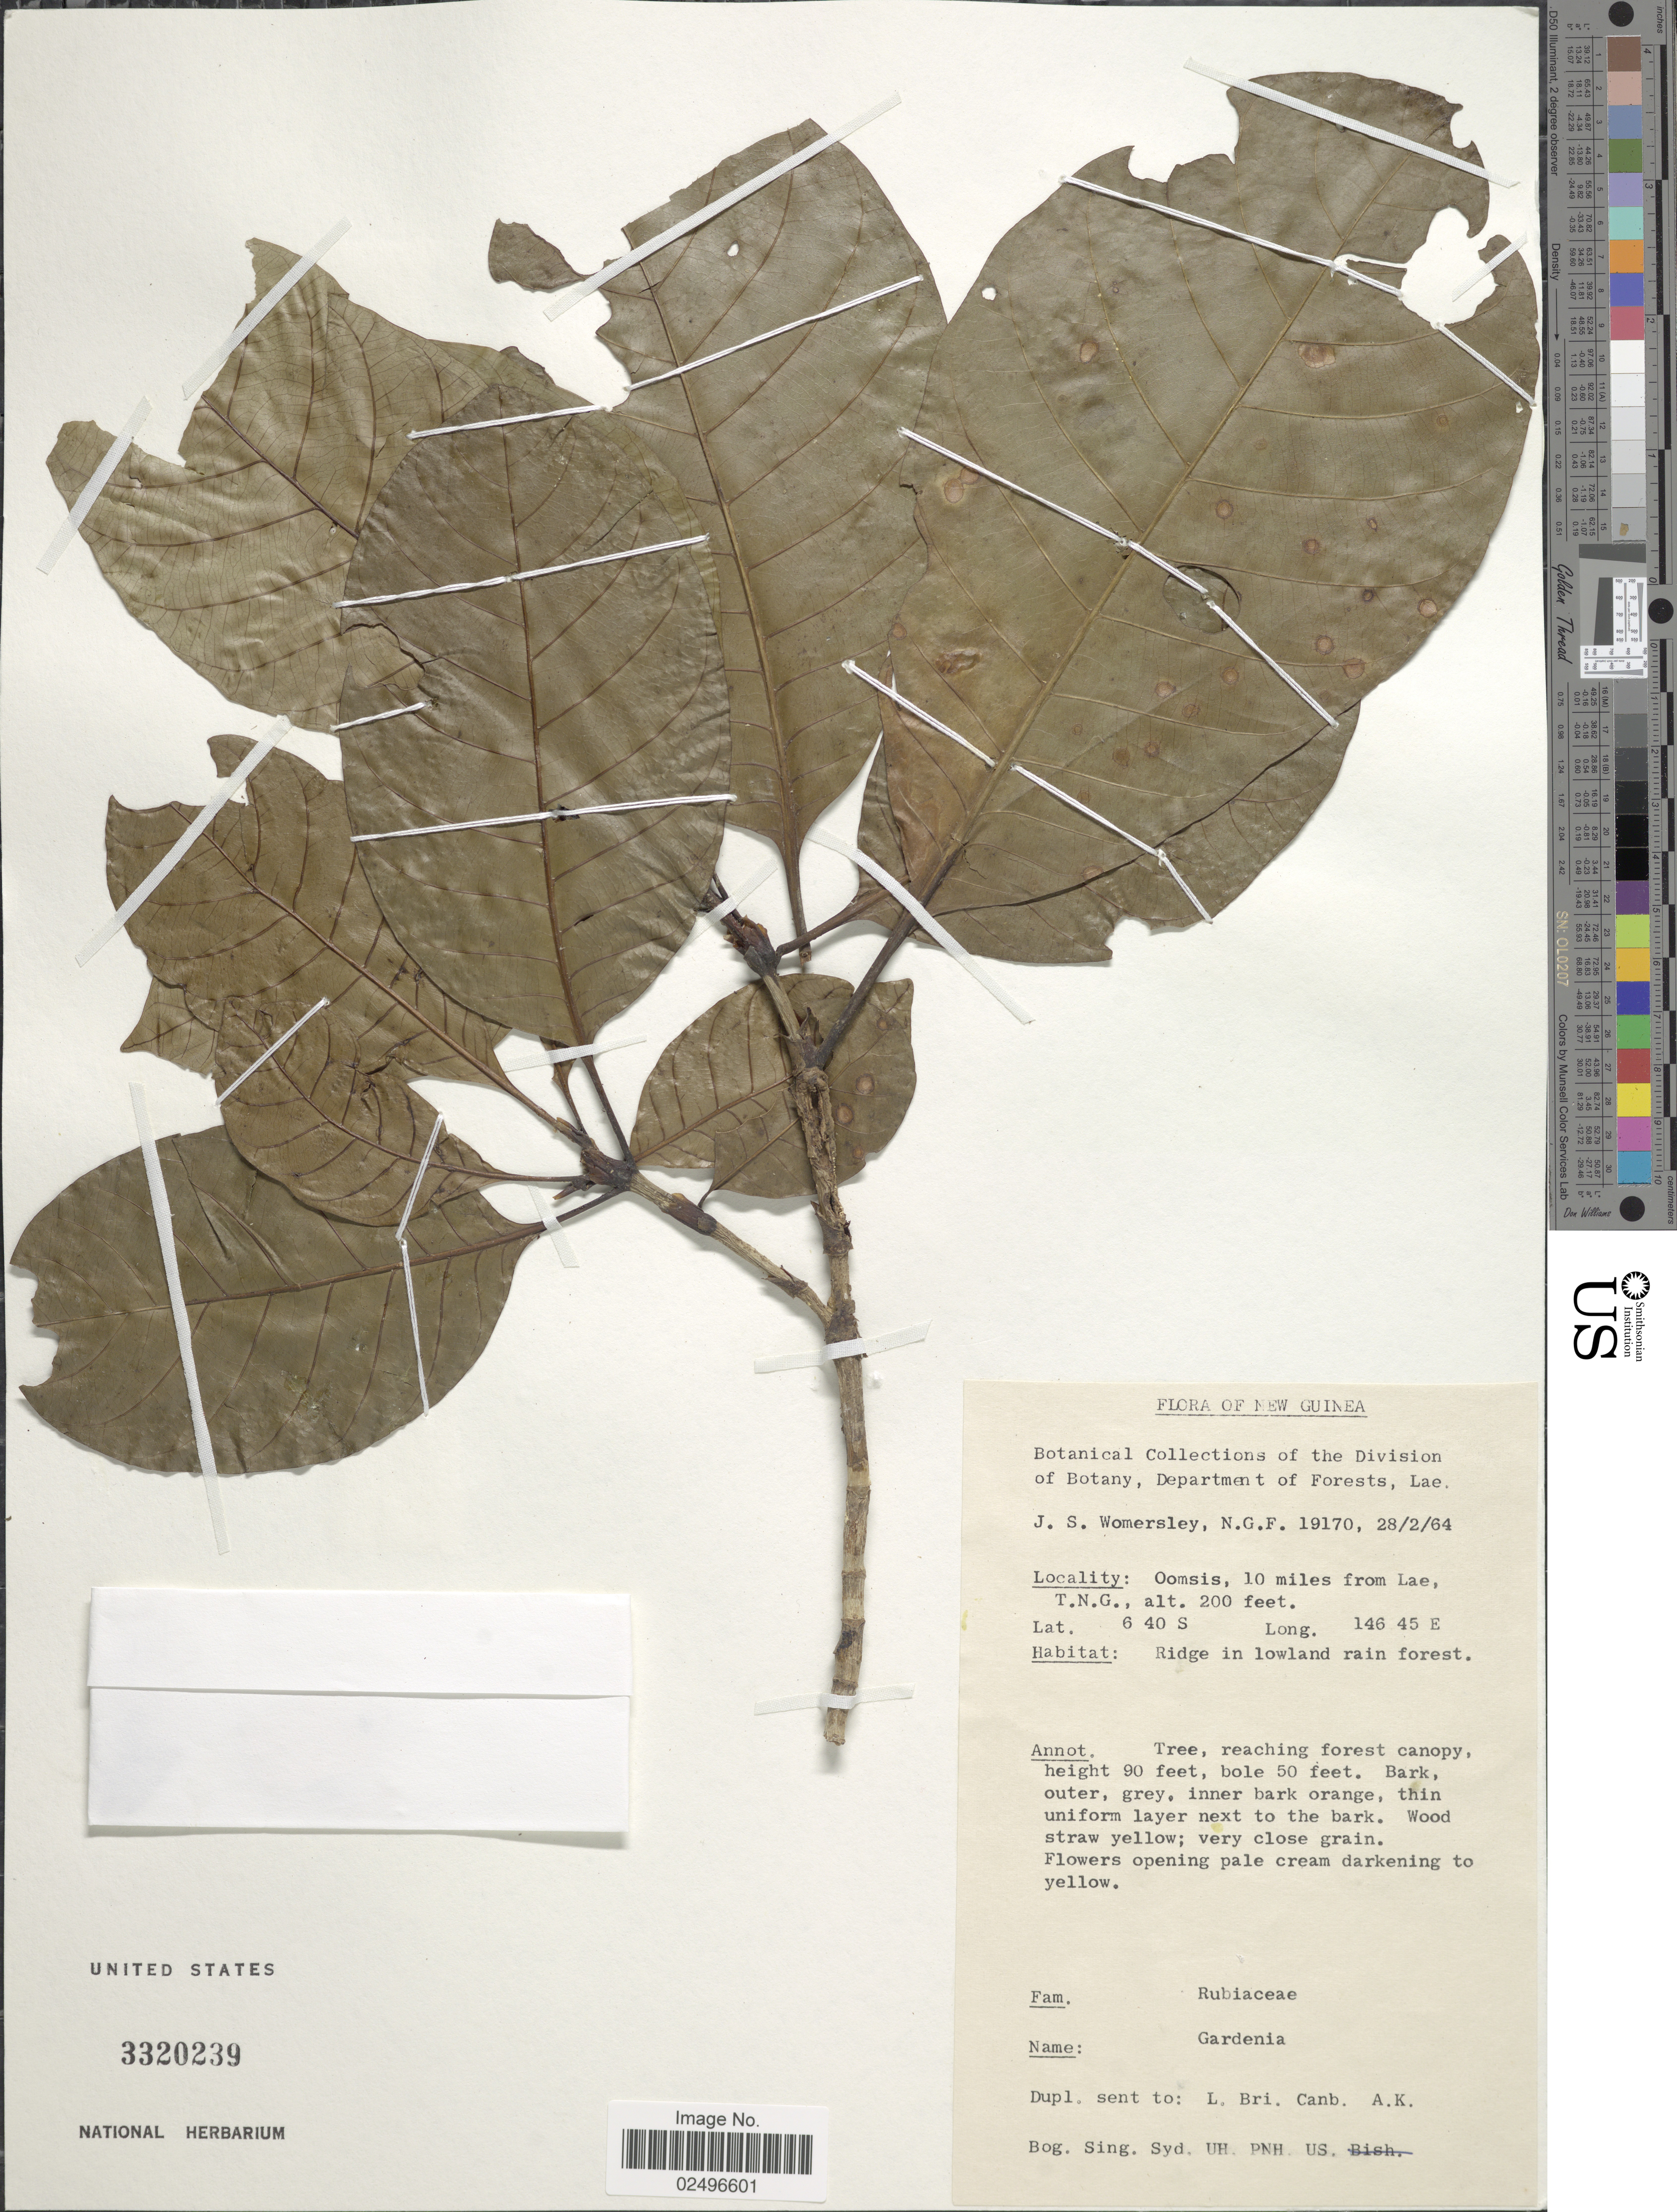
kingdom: Plantae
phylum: Tracheophyta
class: Magnoliopsida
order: Gentianales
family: Rubiaceae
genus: Gardenia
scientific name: Gardenia sp.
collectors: J. S. Womersley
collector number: N.G.F. 19170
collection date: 1964-02-28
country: Papua New Guinea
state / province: Morobe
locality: New Guinea. Oomsis, 10 miles from Lae, T.N.G.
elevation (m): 61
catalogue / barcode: US 3320239